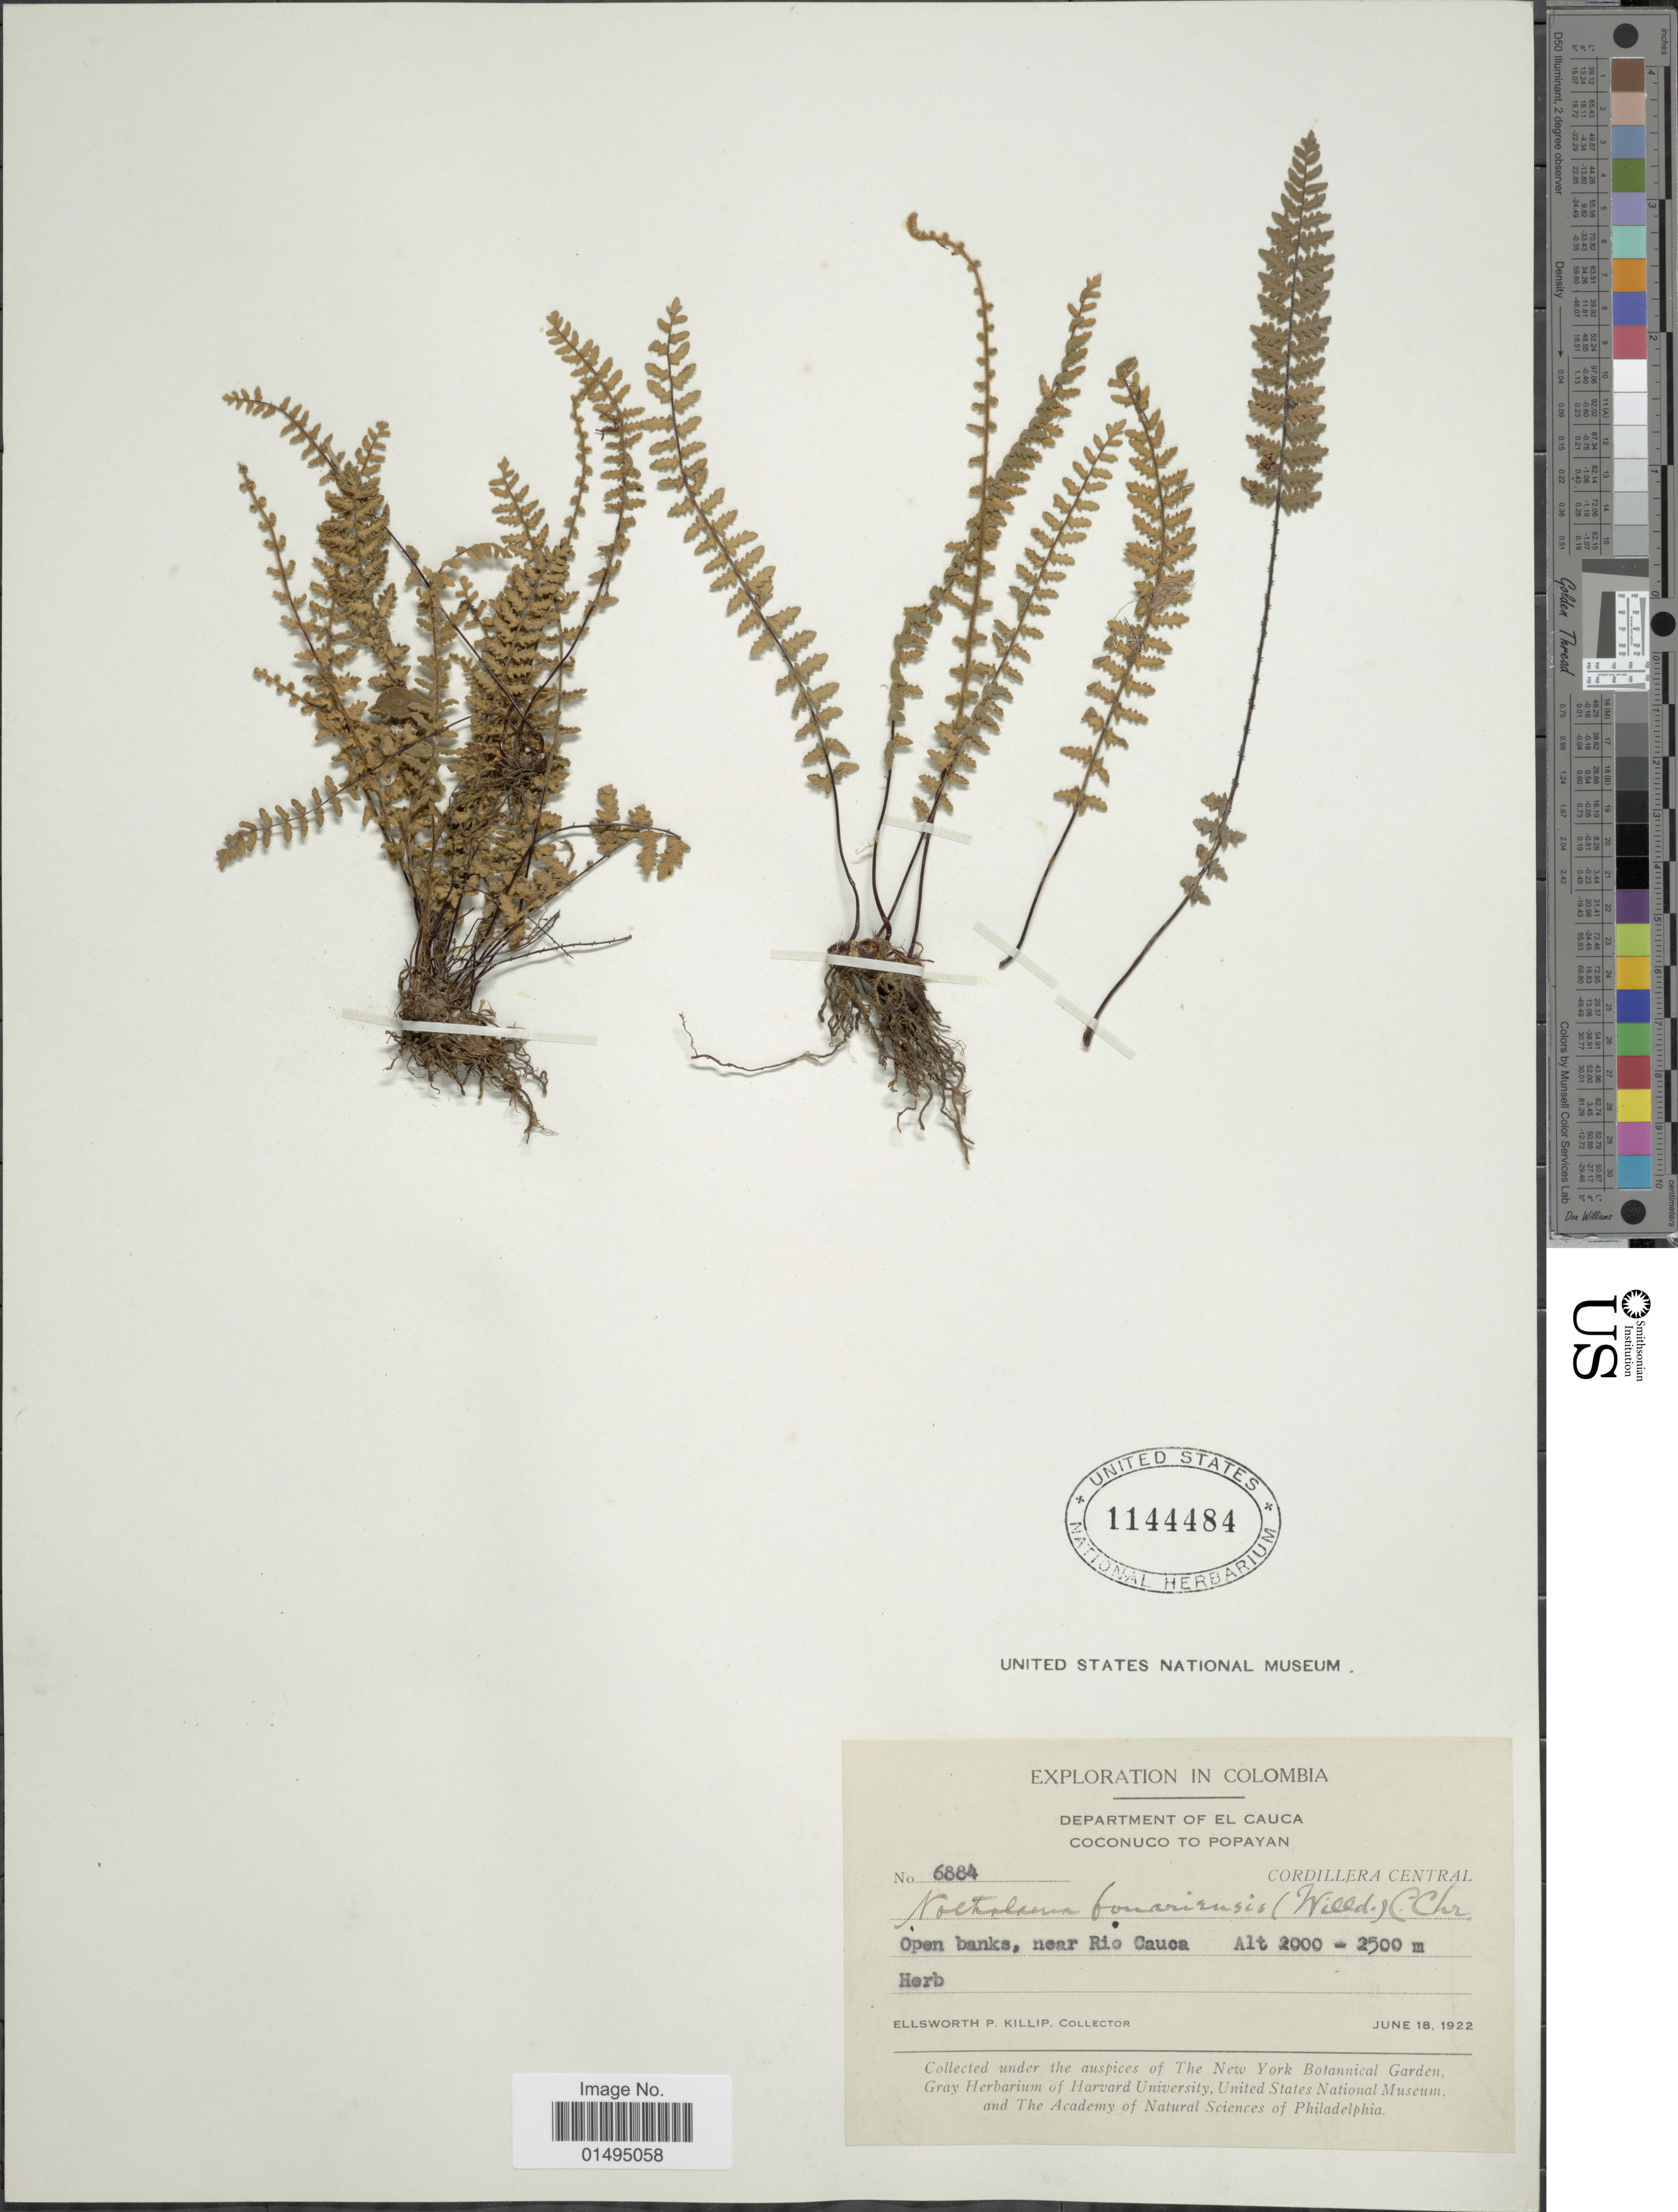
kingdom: Plantae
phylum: Tracheophyta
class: Polypodiopsida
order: Polypodiales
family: Pteridaceae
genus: Myriopteris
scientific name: Myriopteris aurea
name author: (Poir.) Grusz & Windham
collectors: E. P. Killip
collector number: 6884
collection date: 1922-06-18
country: Colombia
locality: Department of El Cauca, Coconuco to Popayan, open banks, near Cauca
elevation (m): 2000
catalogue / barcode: US 1144484